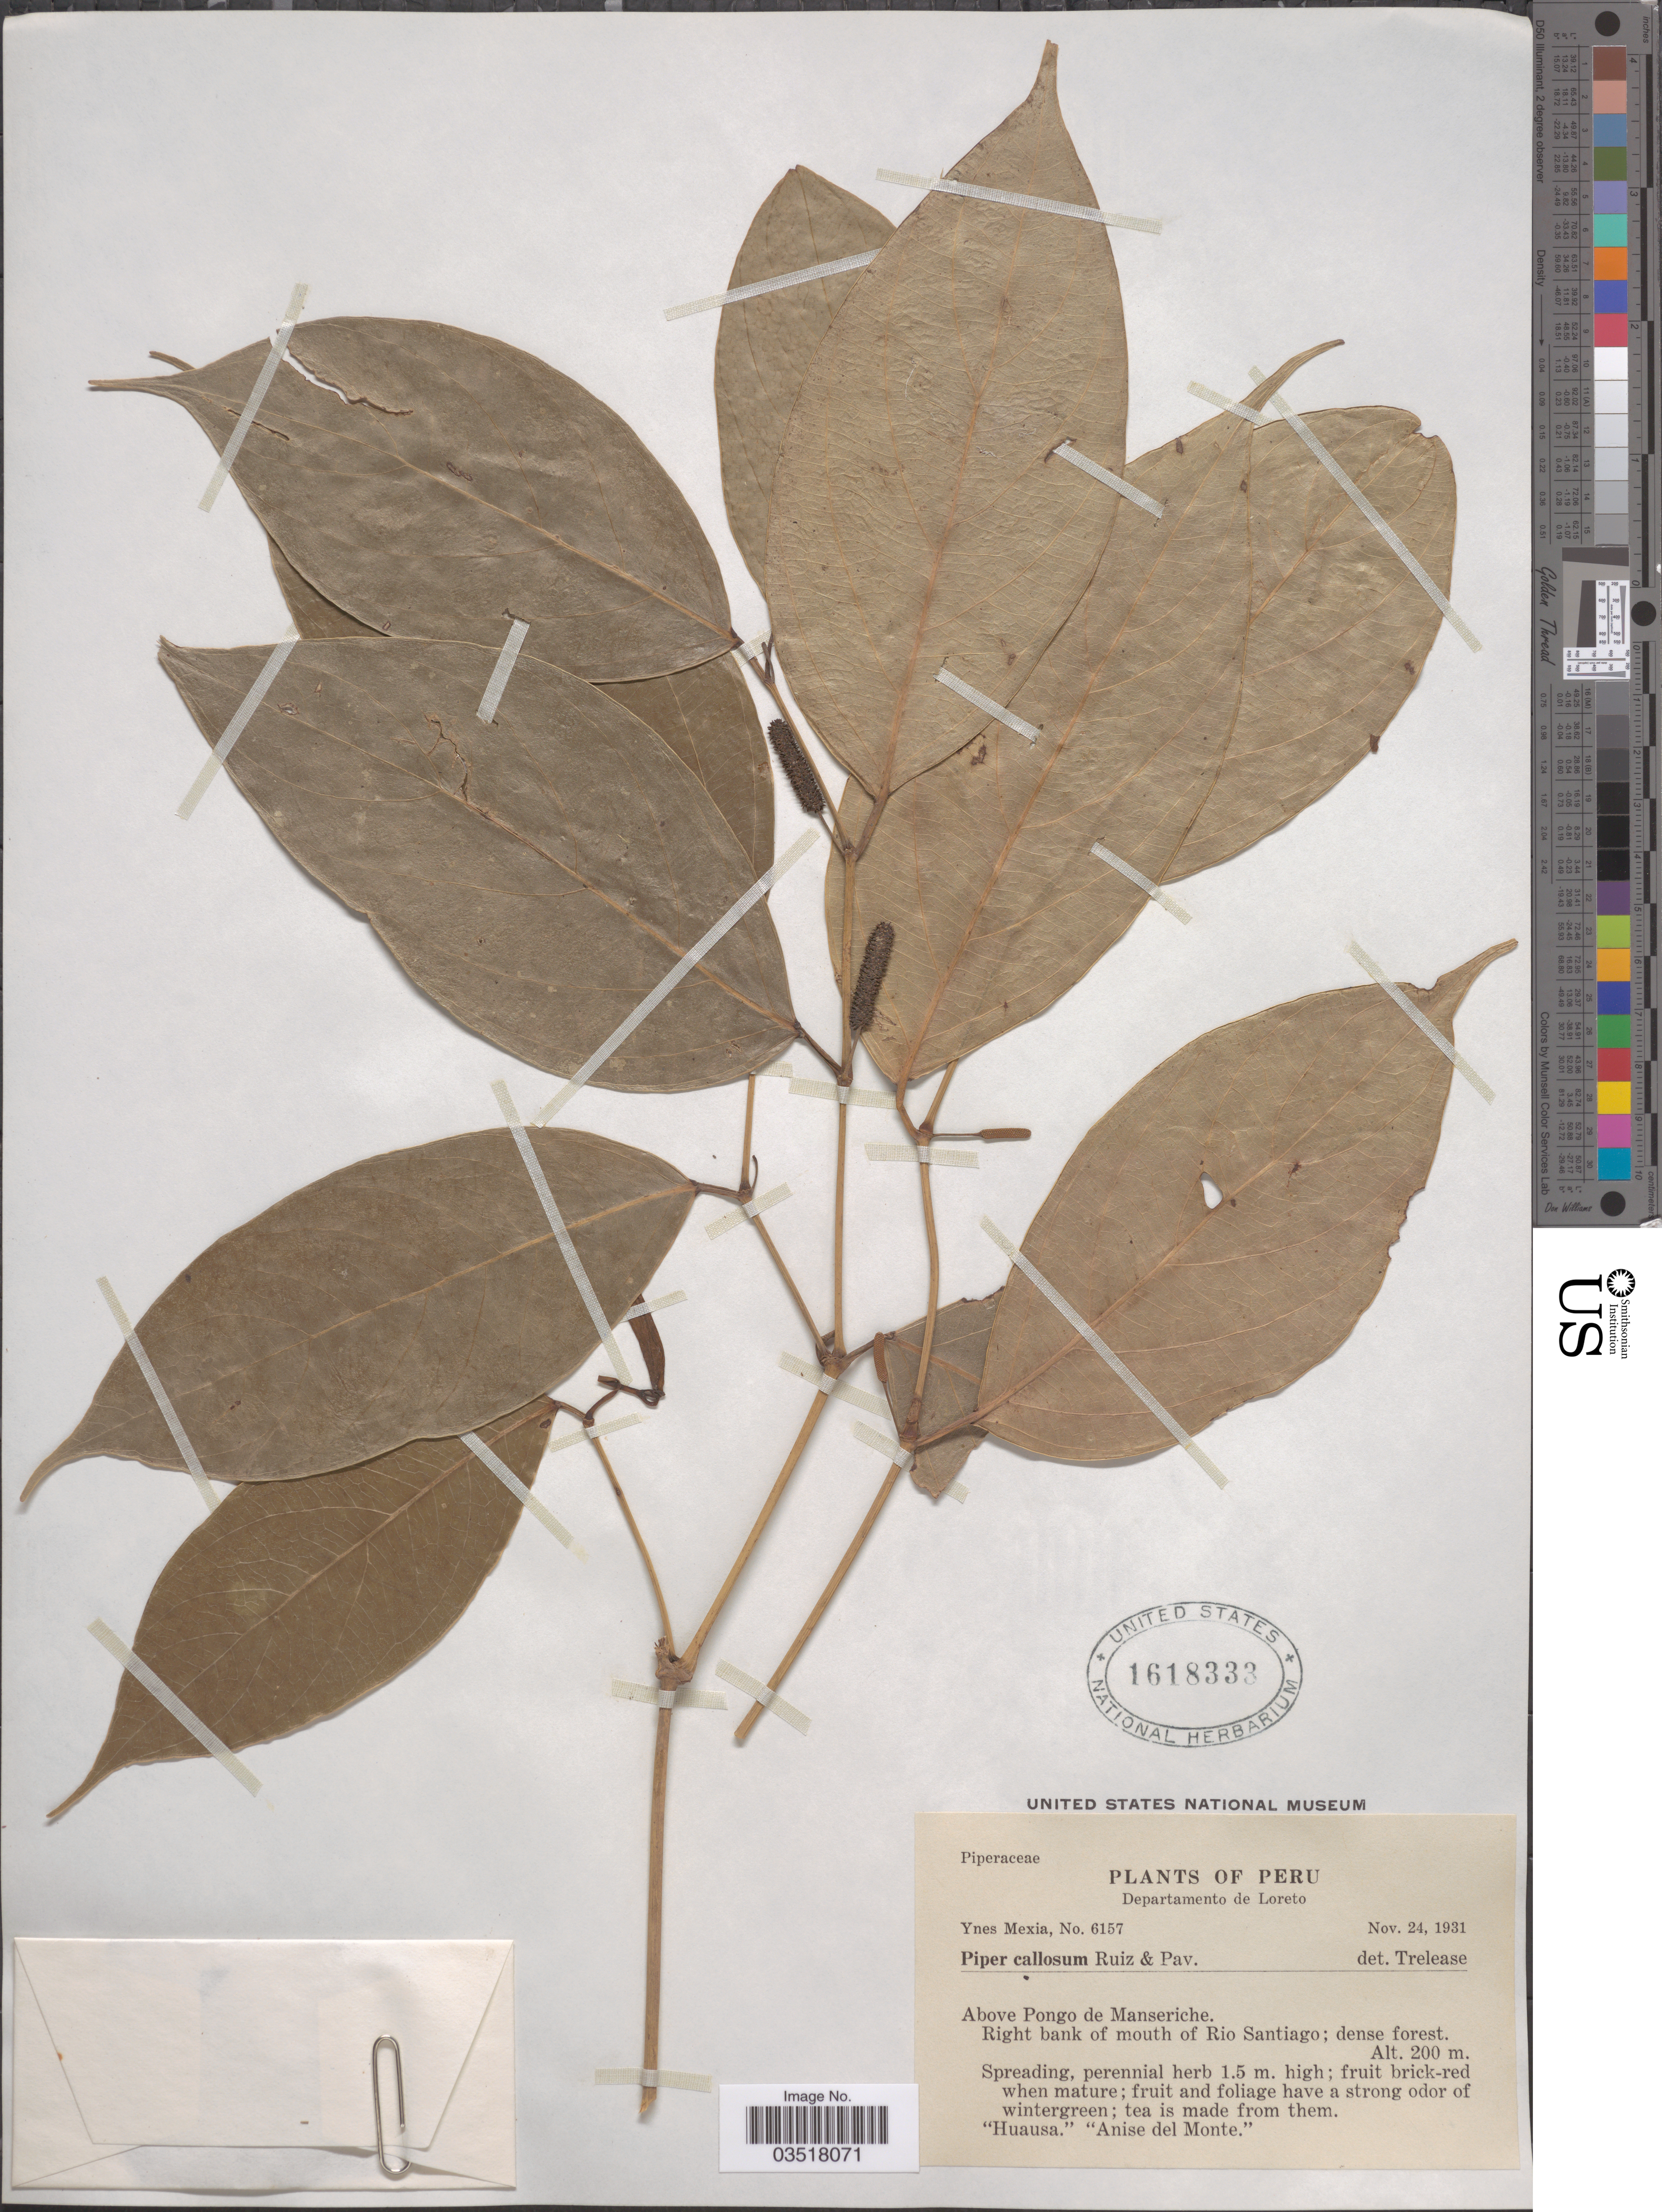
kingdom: Plantae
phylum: Tracheophyta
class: Magnoliopsida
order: Piperales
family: Piperaceae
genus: Piper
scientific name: Piper callosum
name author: Ruiz & Pav.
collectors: Y. Mexia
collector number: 6157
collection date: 1931-11-24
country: Peru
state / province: Loreto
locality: Departamento de Loreto. Above Pongo de Manseriche. Right bank of mouth of Rio Santiago.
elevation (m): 200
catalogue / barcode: US 1618333